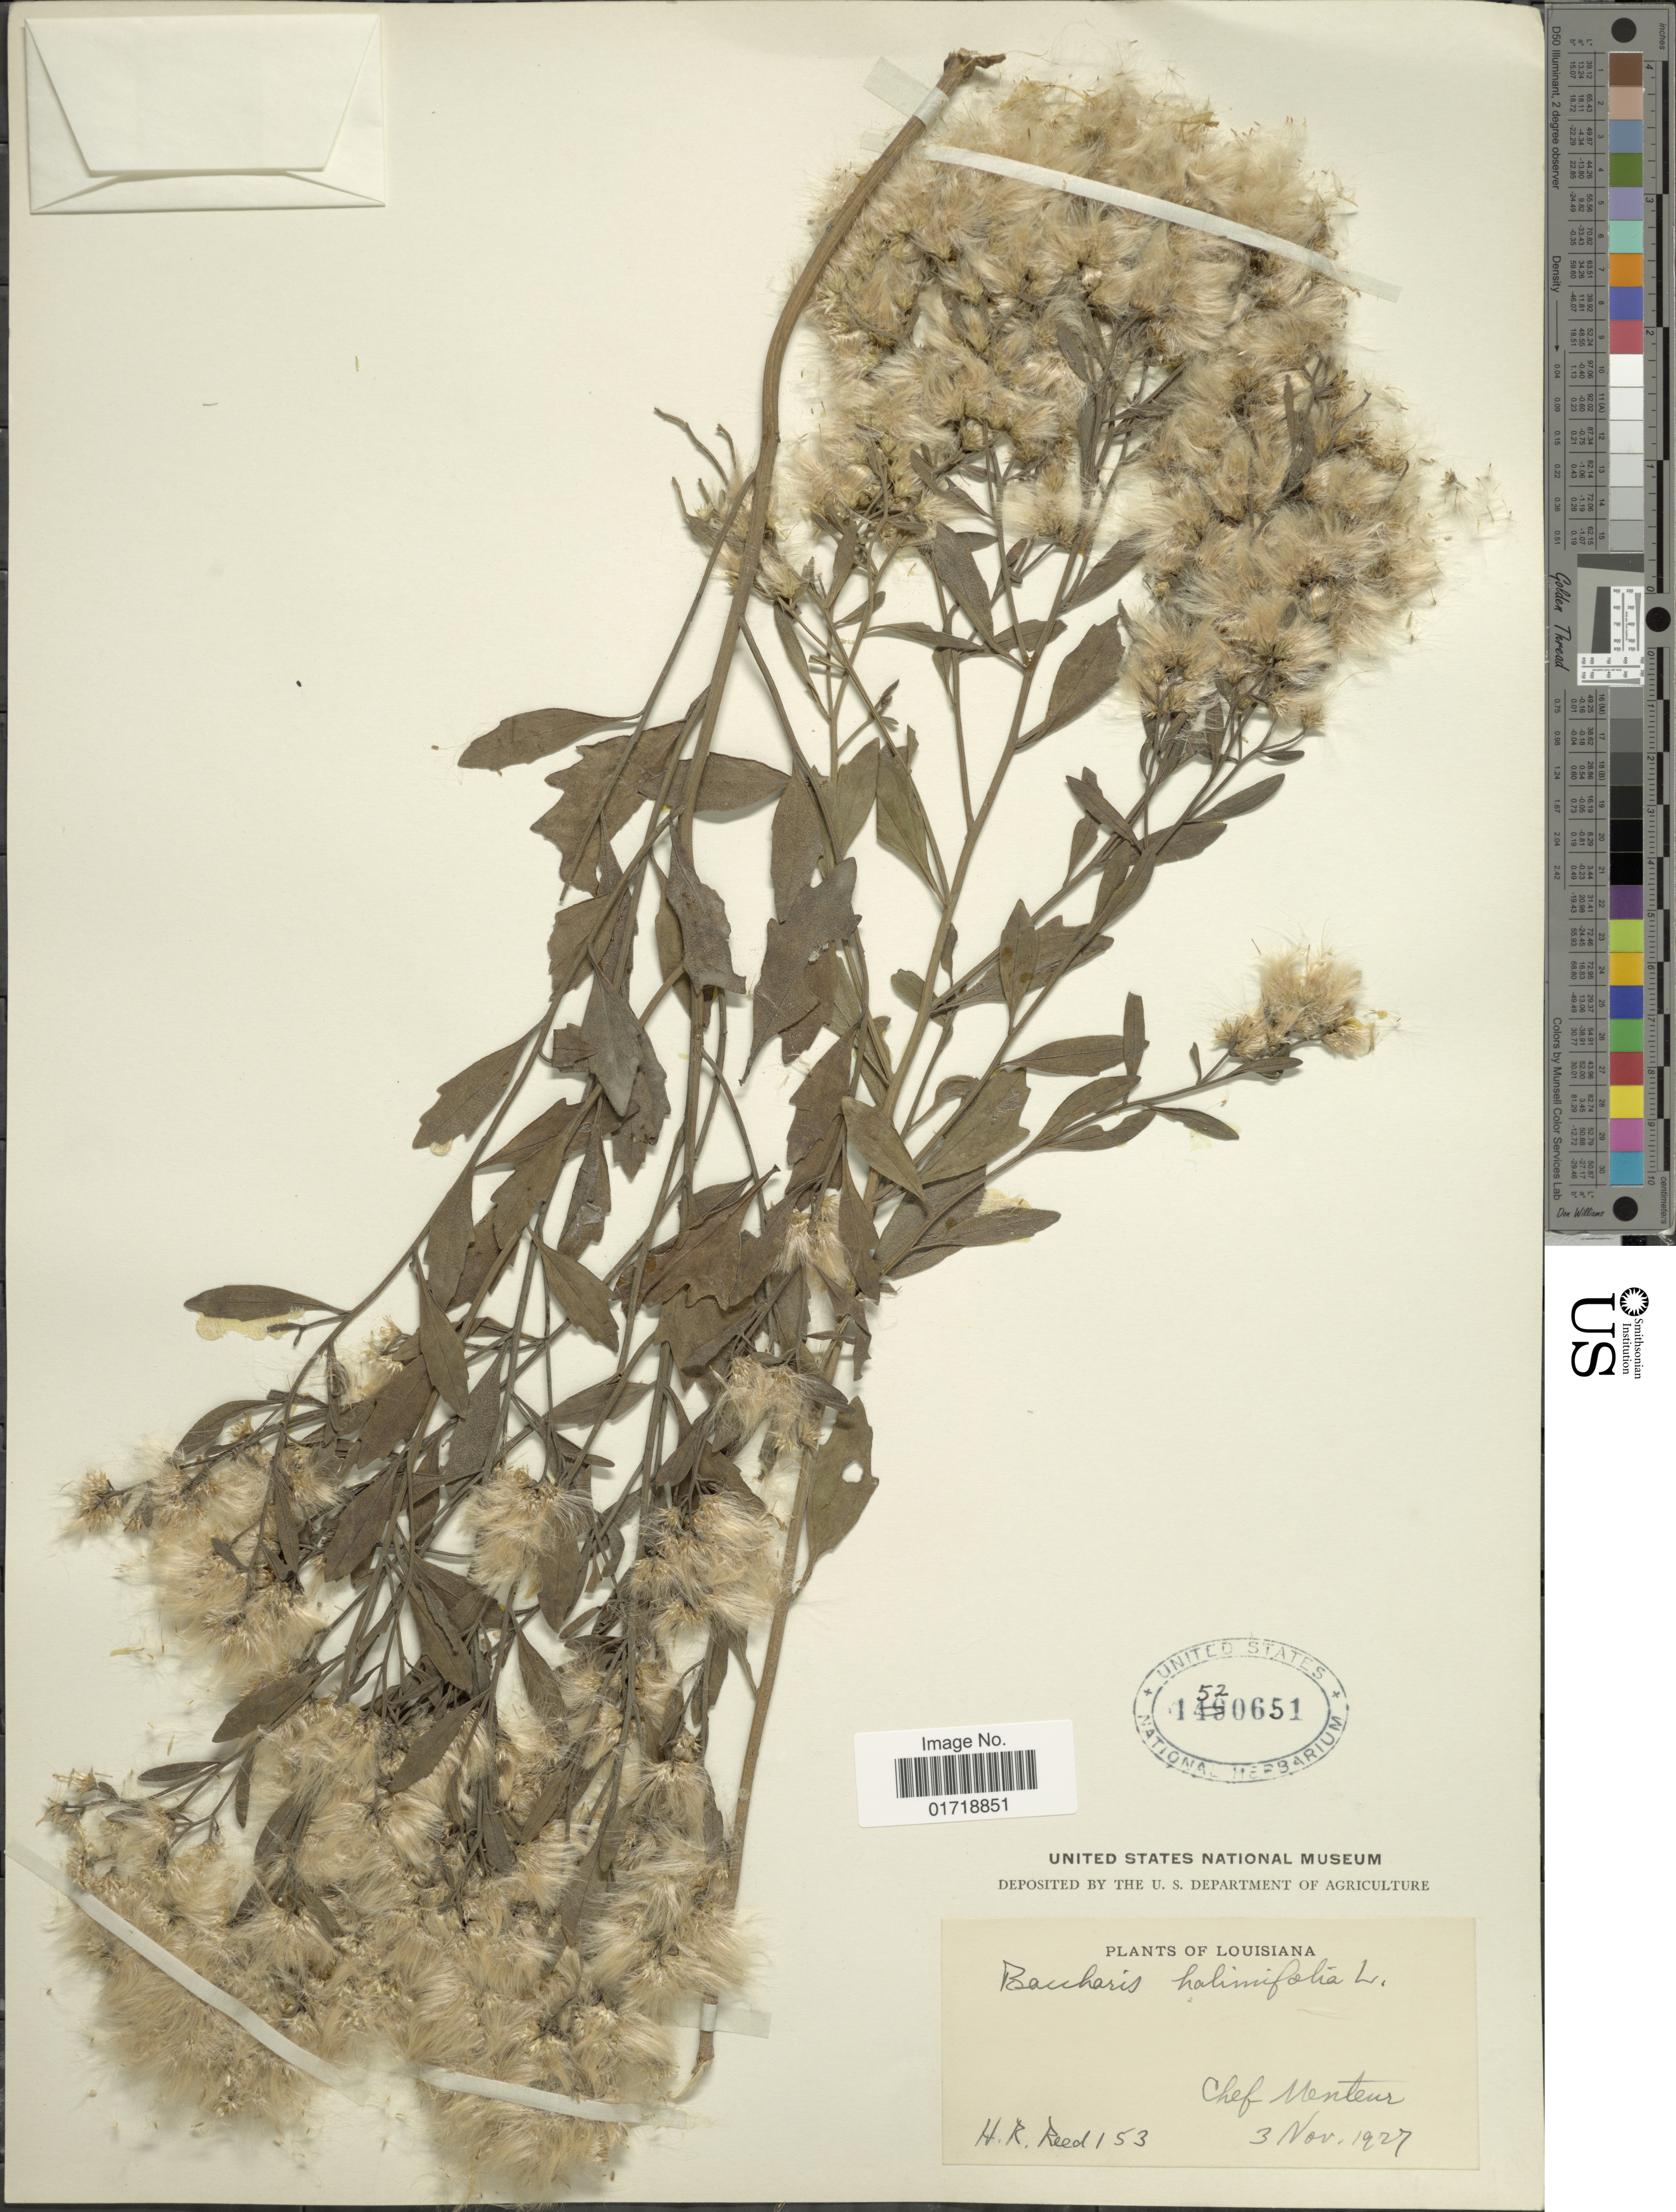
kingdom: Plantae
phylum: Tracheophyta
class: Magnoliopsida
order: Asterales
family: Asteraceae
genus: Baccharis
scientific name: Baccharis halimifolia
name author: L.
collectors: H. Reed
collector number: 153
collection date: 1927-11-03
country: United States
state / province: Louisiana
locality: Chef Menteur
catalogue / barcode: US 1520651